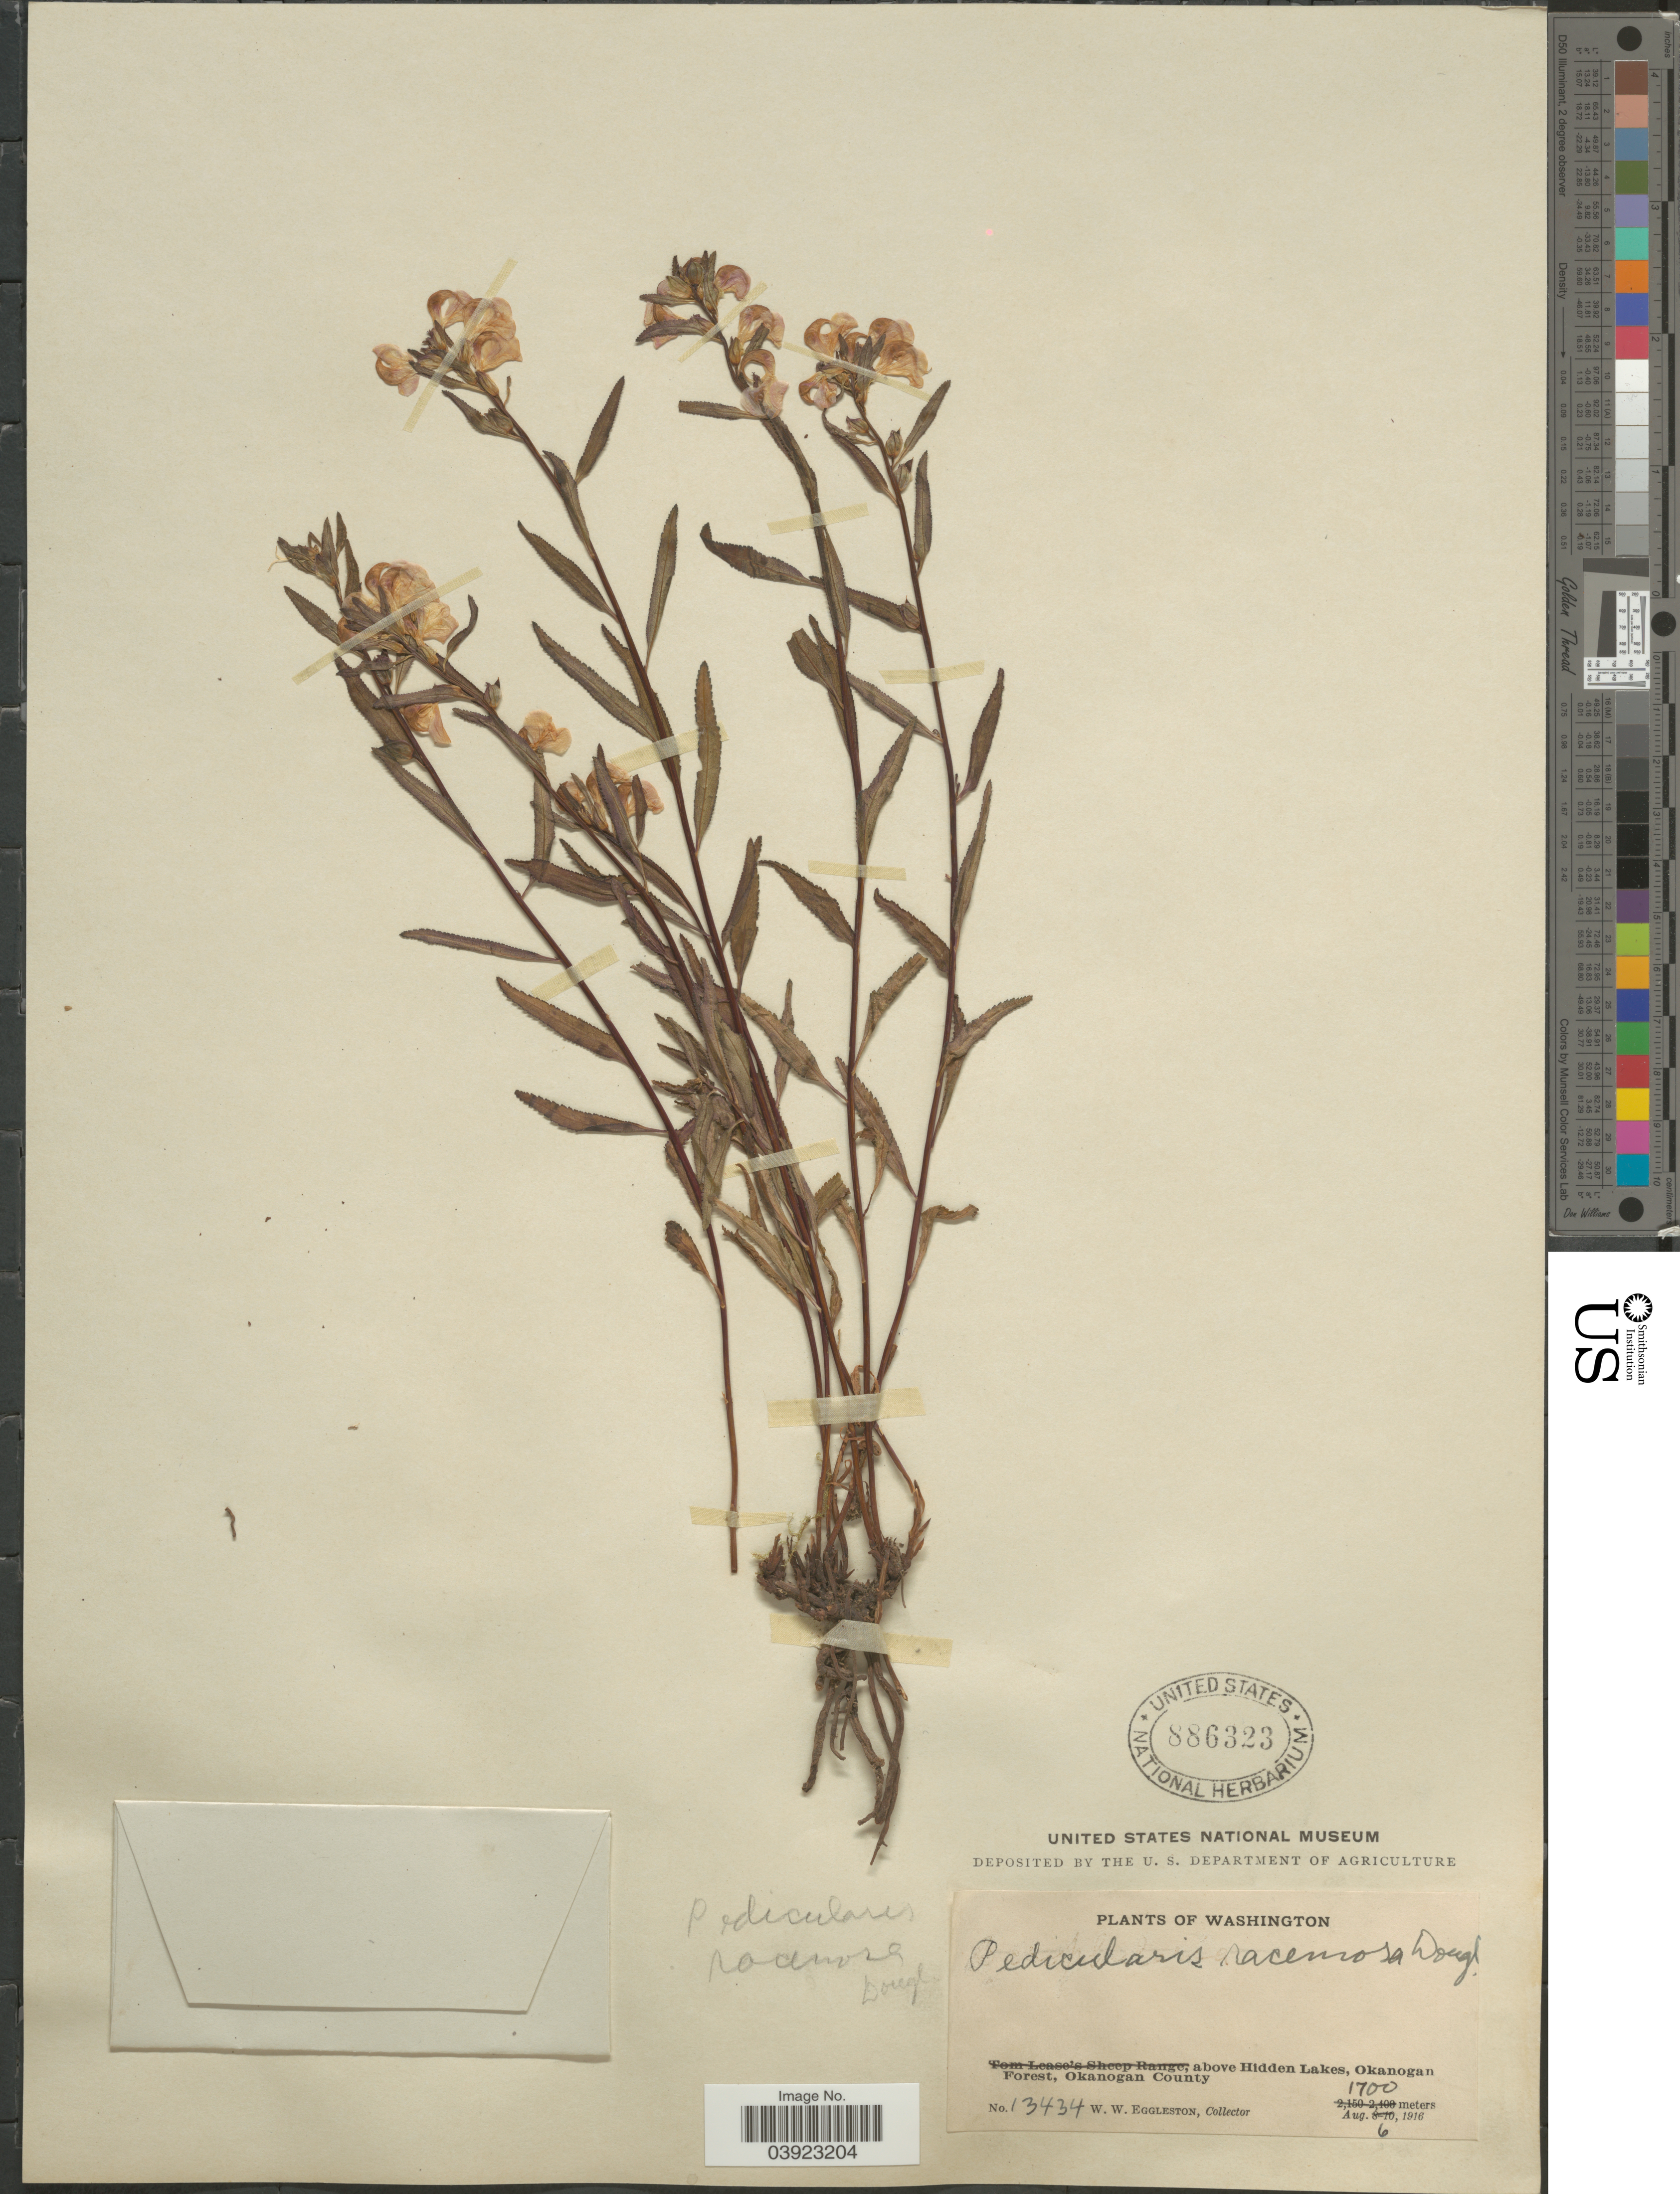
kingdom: Plantae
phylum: Tracheophyta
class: Magnoliopsida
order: Lamiales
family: Orobanchaceae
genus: Pedicularis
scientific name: Pedicularis racemosa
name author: Douglas ex Benth.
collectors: W. W. Eggleston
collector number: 13434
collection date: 1916-08-06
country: United States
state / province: Washington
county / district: Okanogan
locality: Above Hidden lakes, Okanogan Forest, Okanogan County.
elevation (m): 1700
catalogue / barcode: US 886323